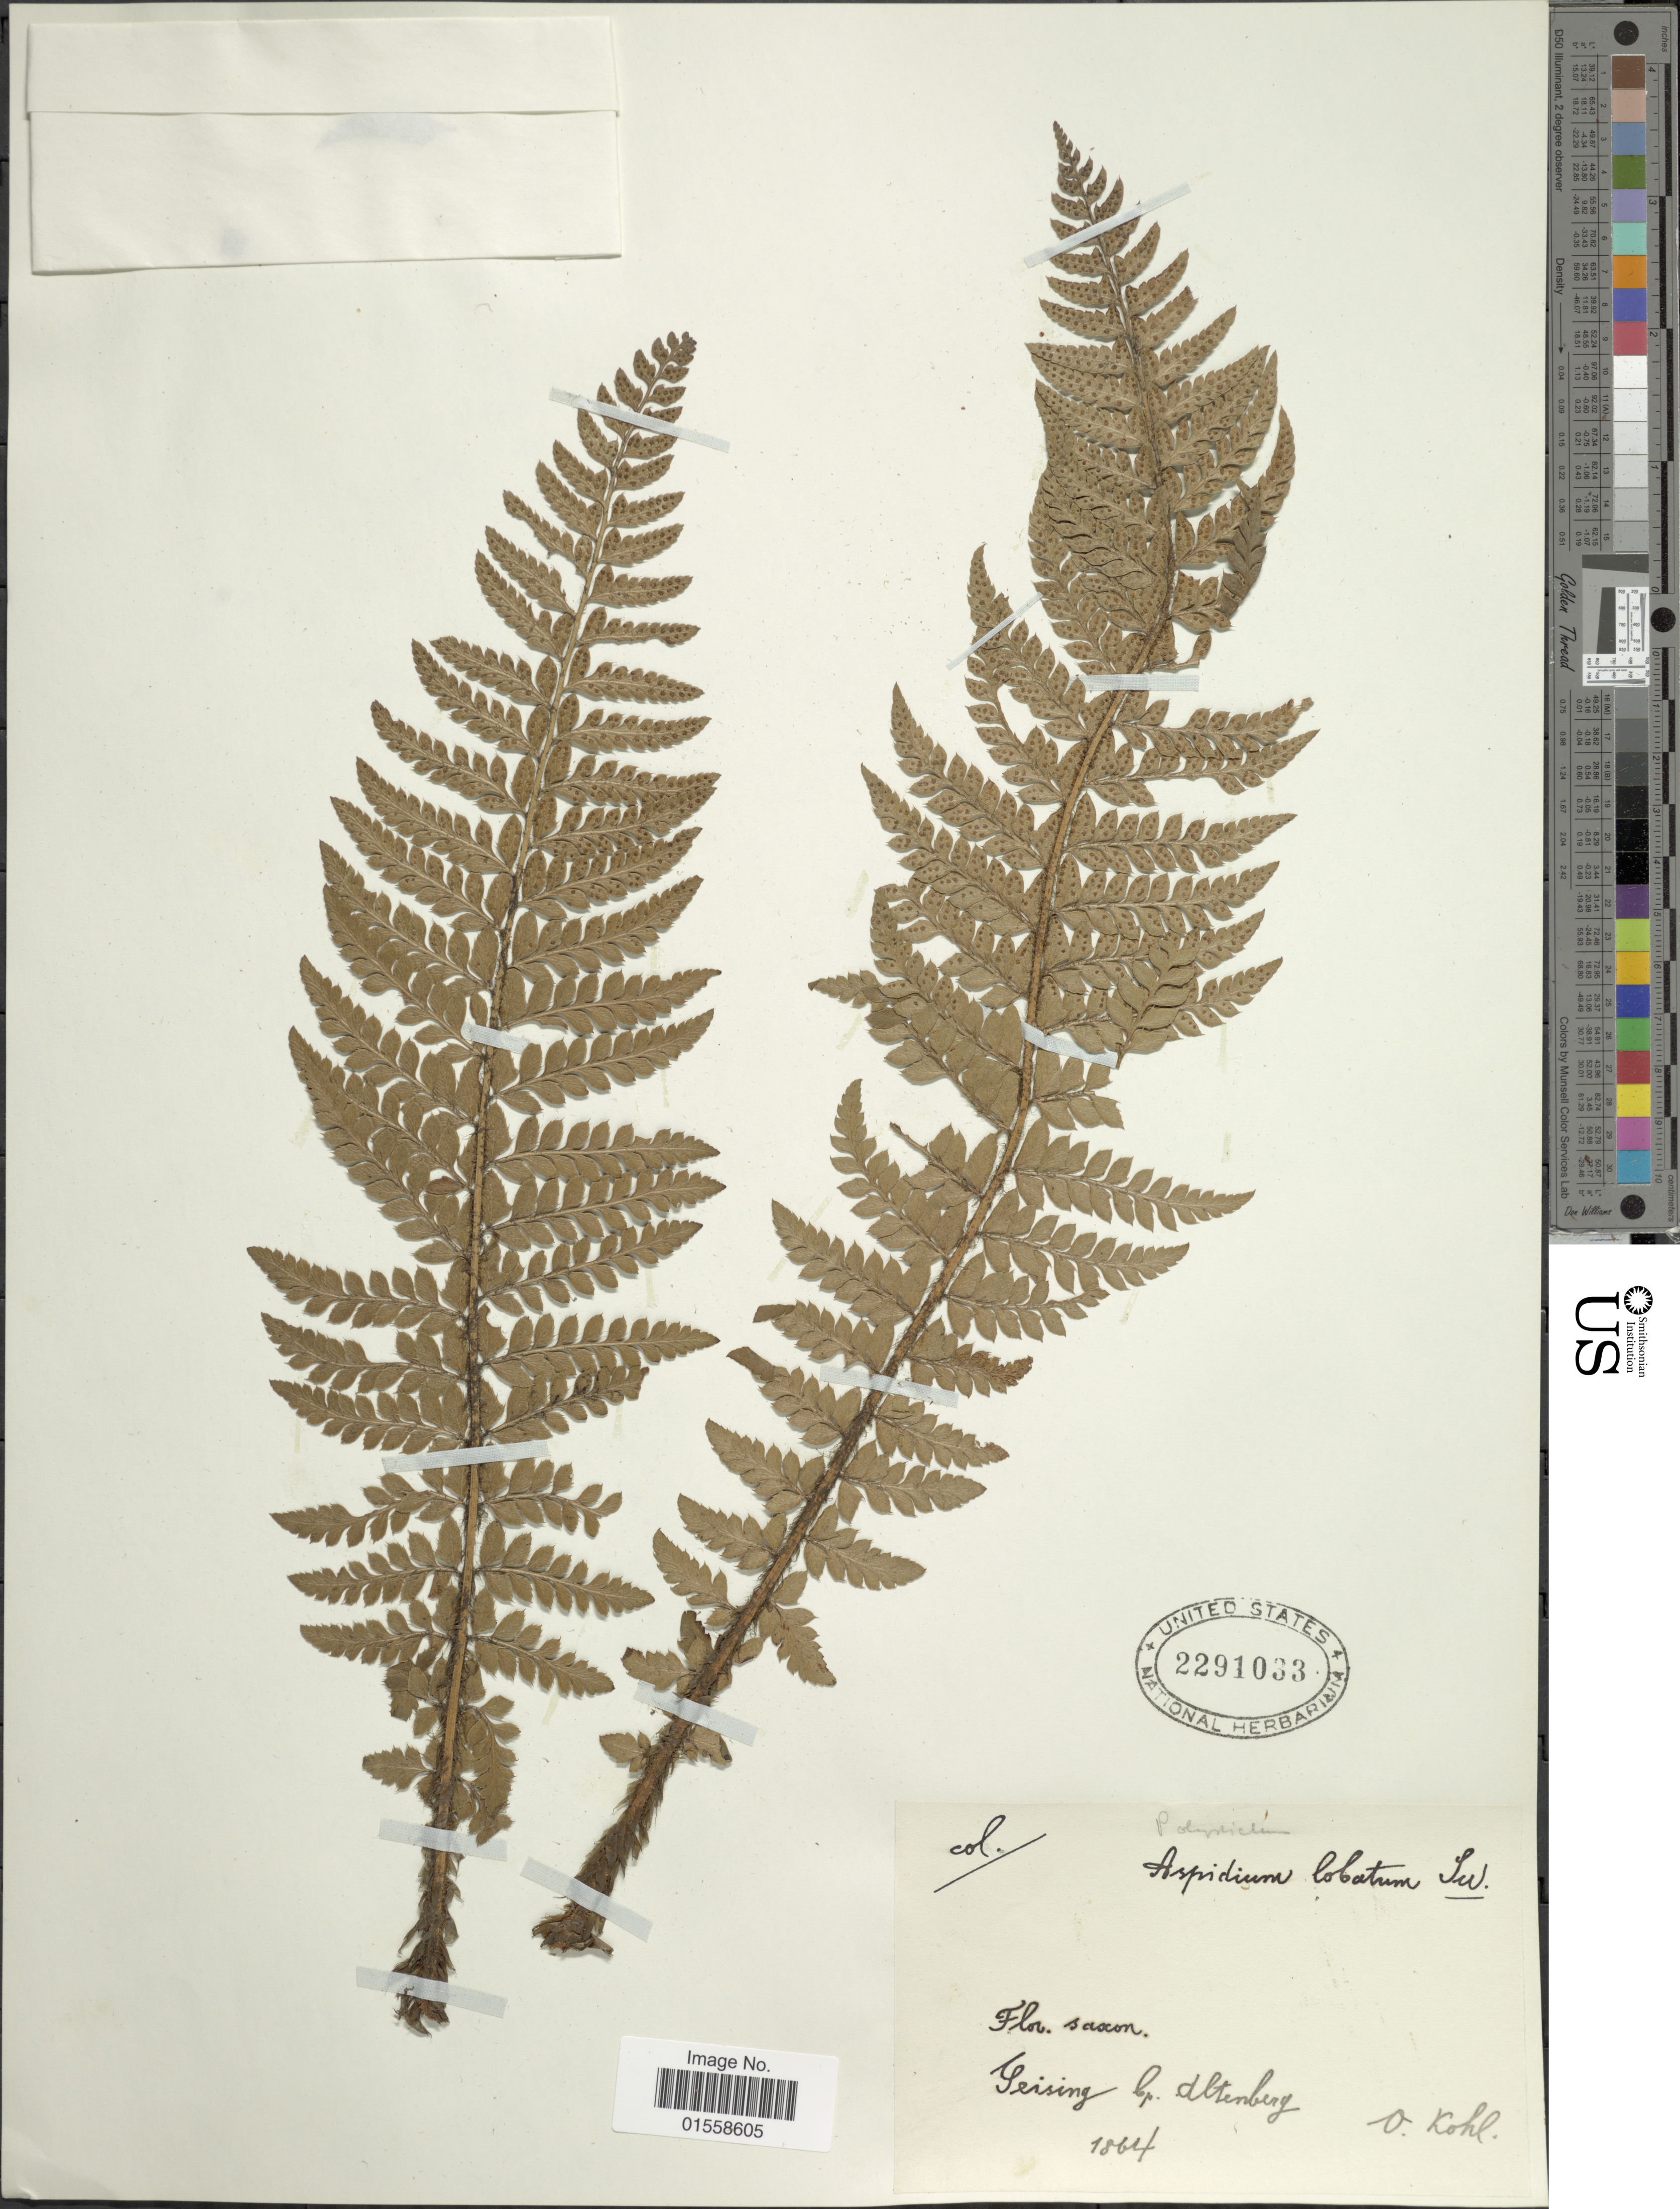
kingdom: Plantae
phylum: Tracheophyta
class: Polypodiopsida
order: Polypodiales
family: Dryopteridaceae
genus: Polystichum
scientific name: Polystichum aculeatum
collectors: O. Kohl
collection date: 1864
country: Germany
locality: Saxon, Geising, bp Altenberg.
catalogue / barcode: US 2291033